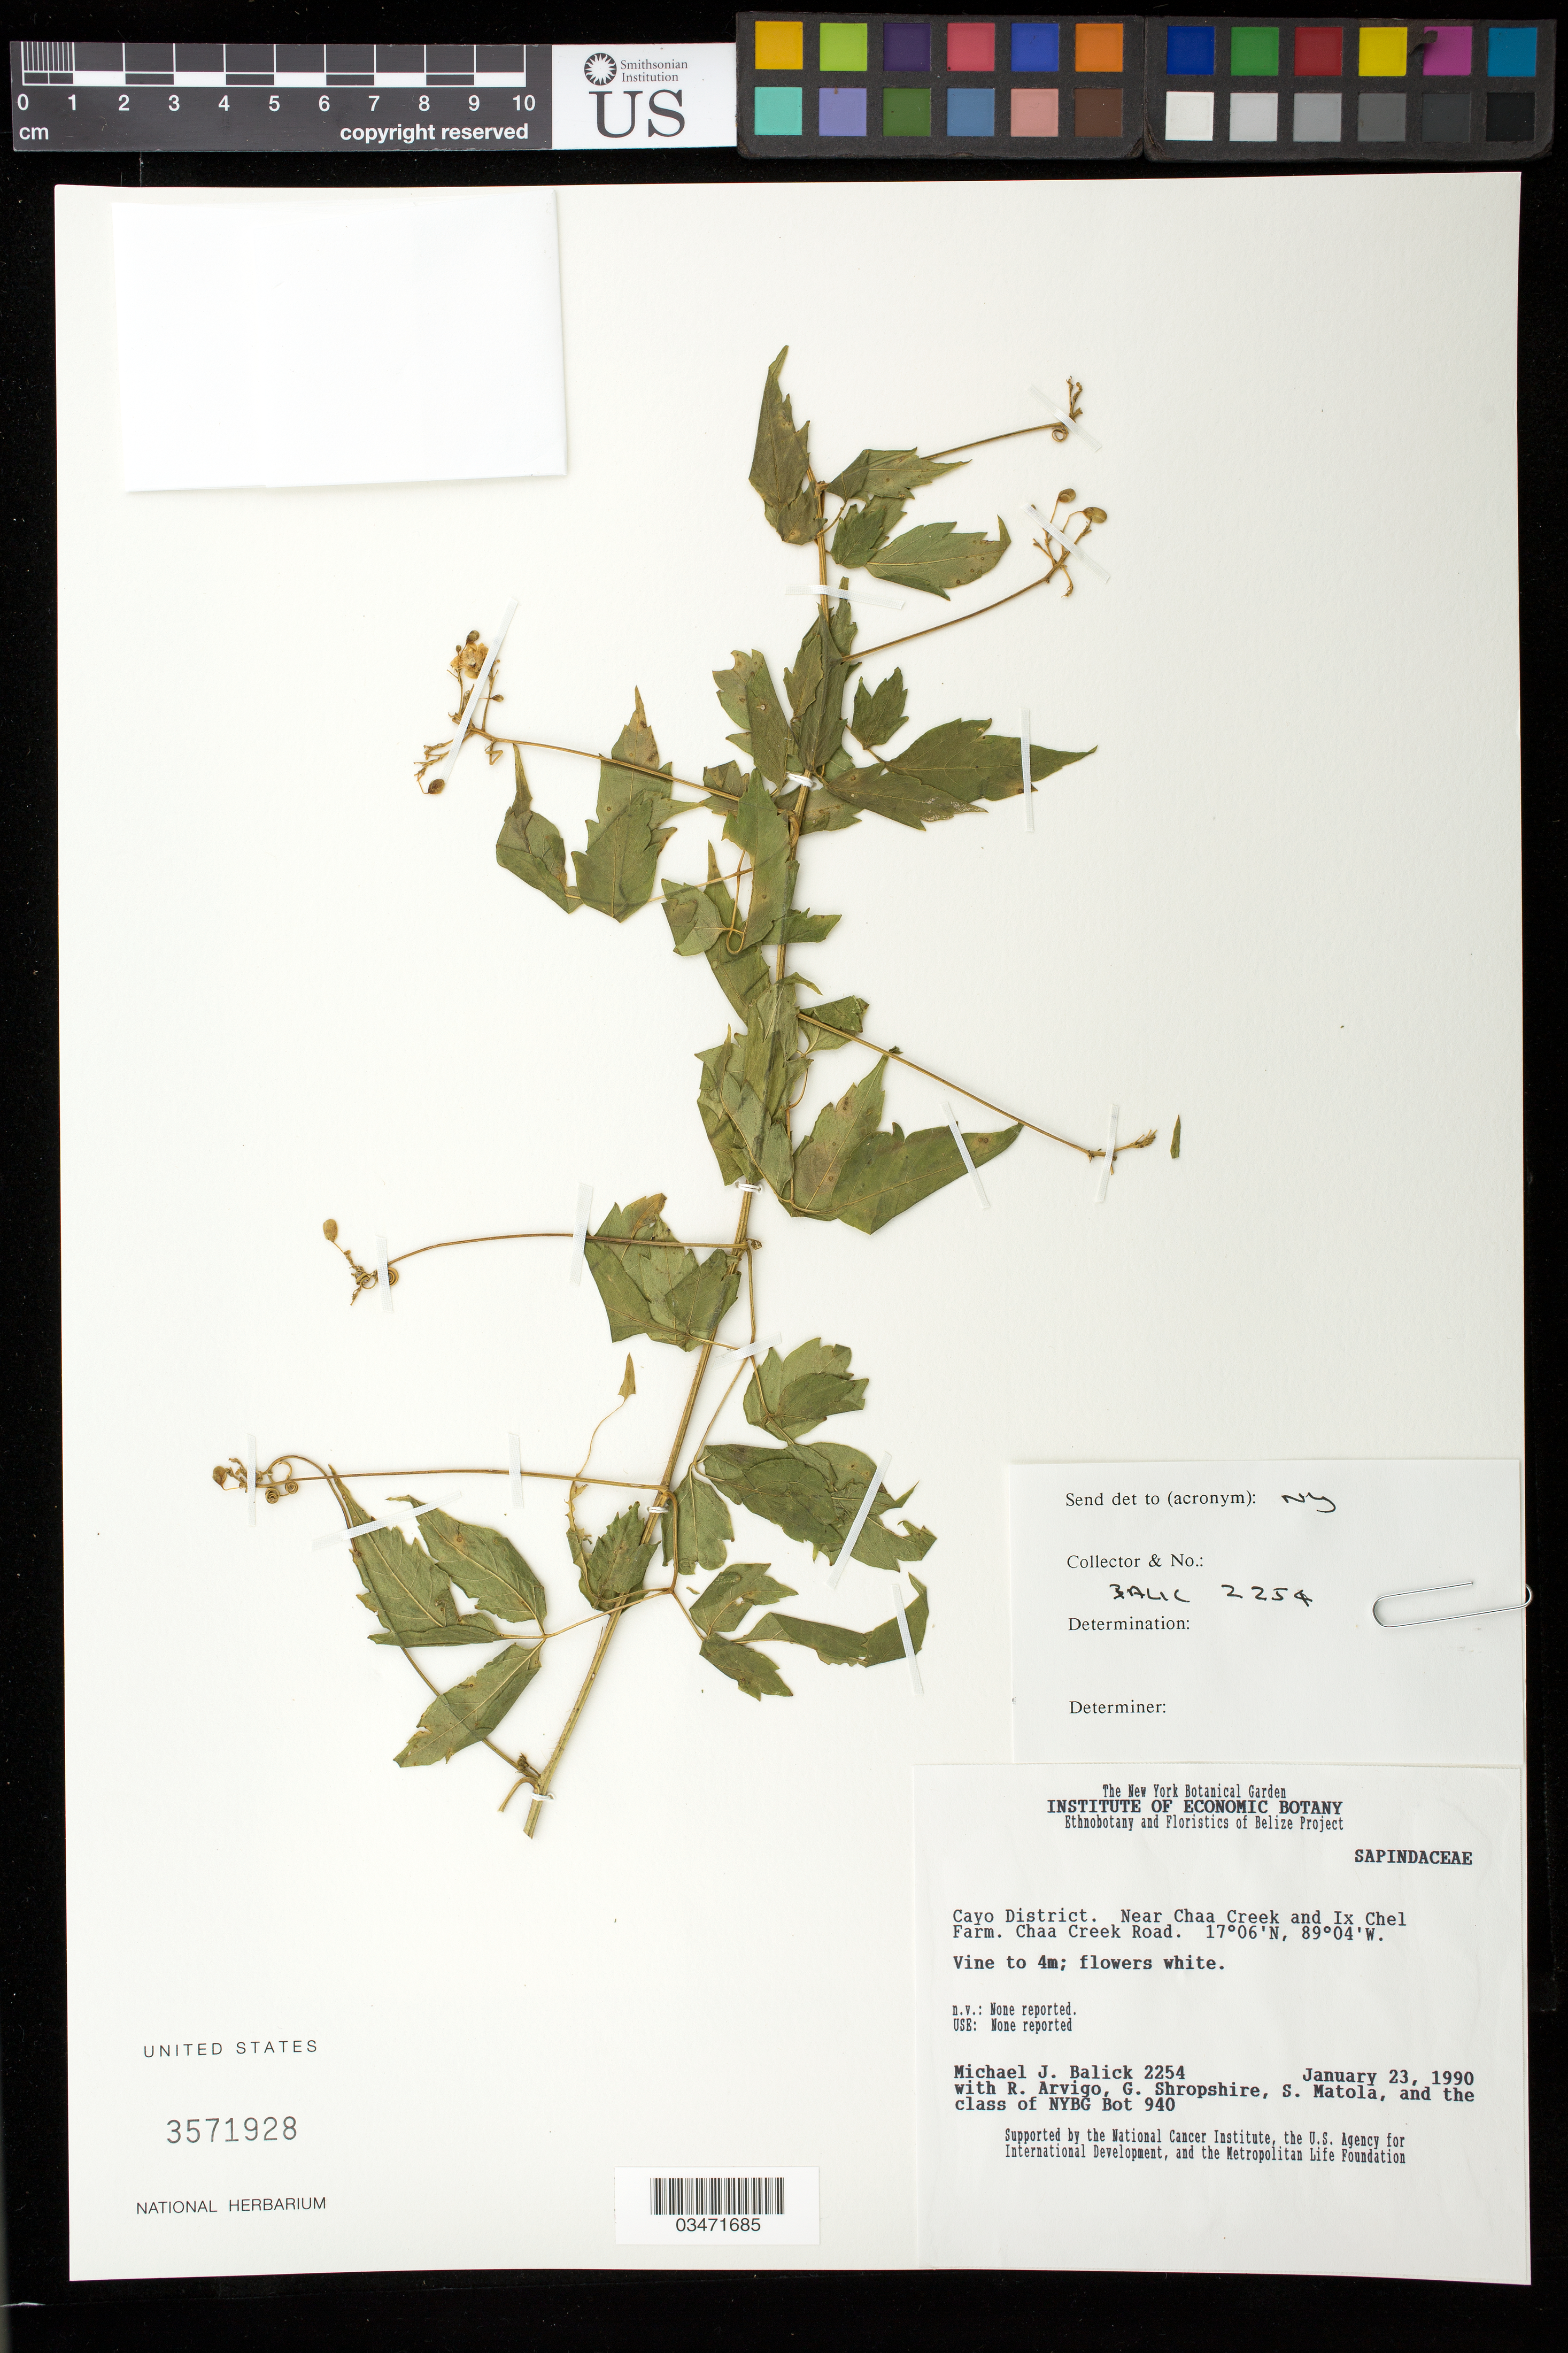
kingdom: Plantae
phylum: Tracheophyta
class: Magnoliopsida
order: Sapindales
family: Sapindaceae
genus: Cardiospermum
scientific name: Cardiospermum grandiflorum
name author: Sw.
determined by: Acevedo-Rodriguez, P., (US), Smithsonian Institution - National Museum of Natural History (UNITED STATES)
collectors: M. J. Balick, R. Arvigo, G. Shropshire, S. Matola & Class of NYBG Bot 940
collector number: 2254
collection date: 1990-01-23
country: Belize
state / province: Cayo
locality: Chaa Creek Road. Near Chaa Creek and Ix Chel Farm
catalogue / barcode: US 3571928